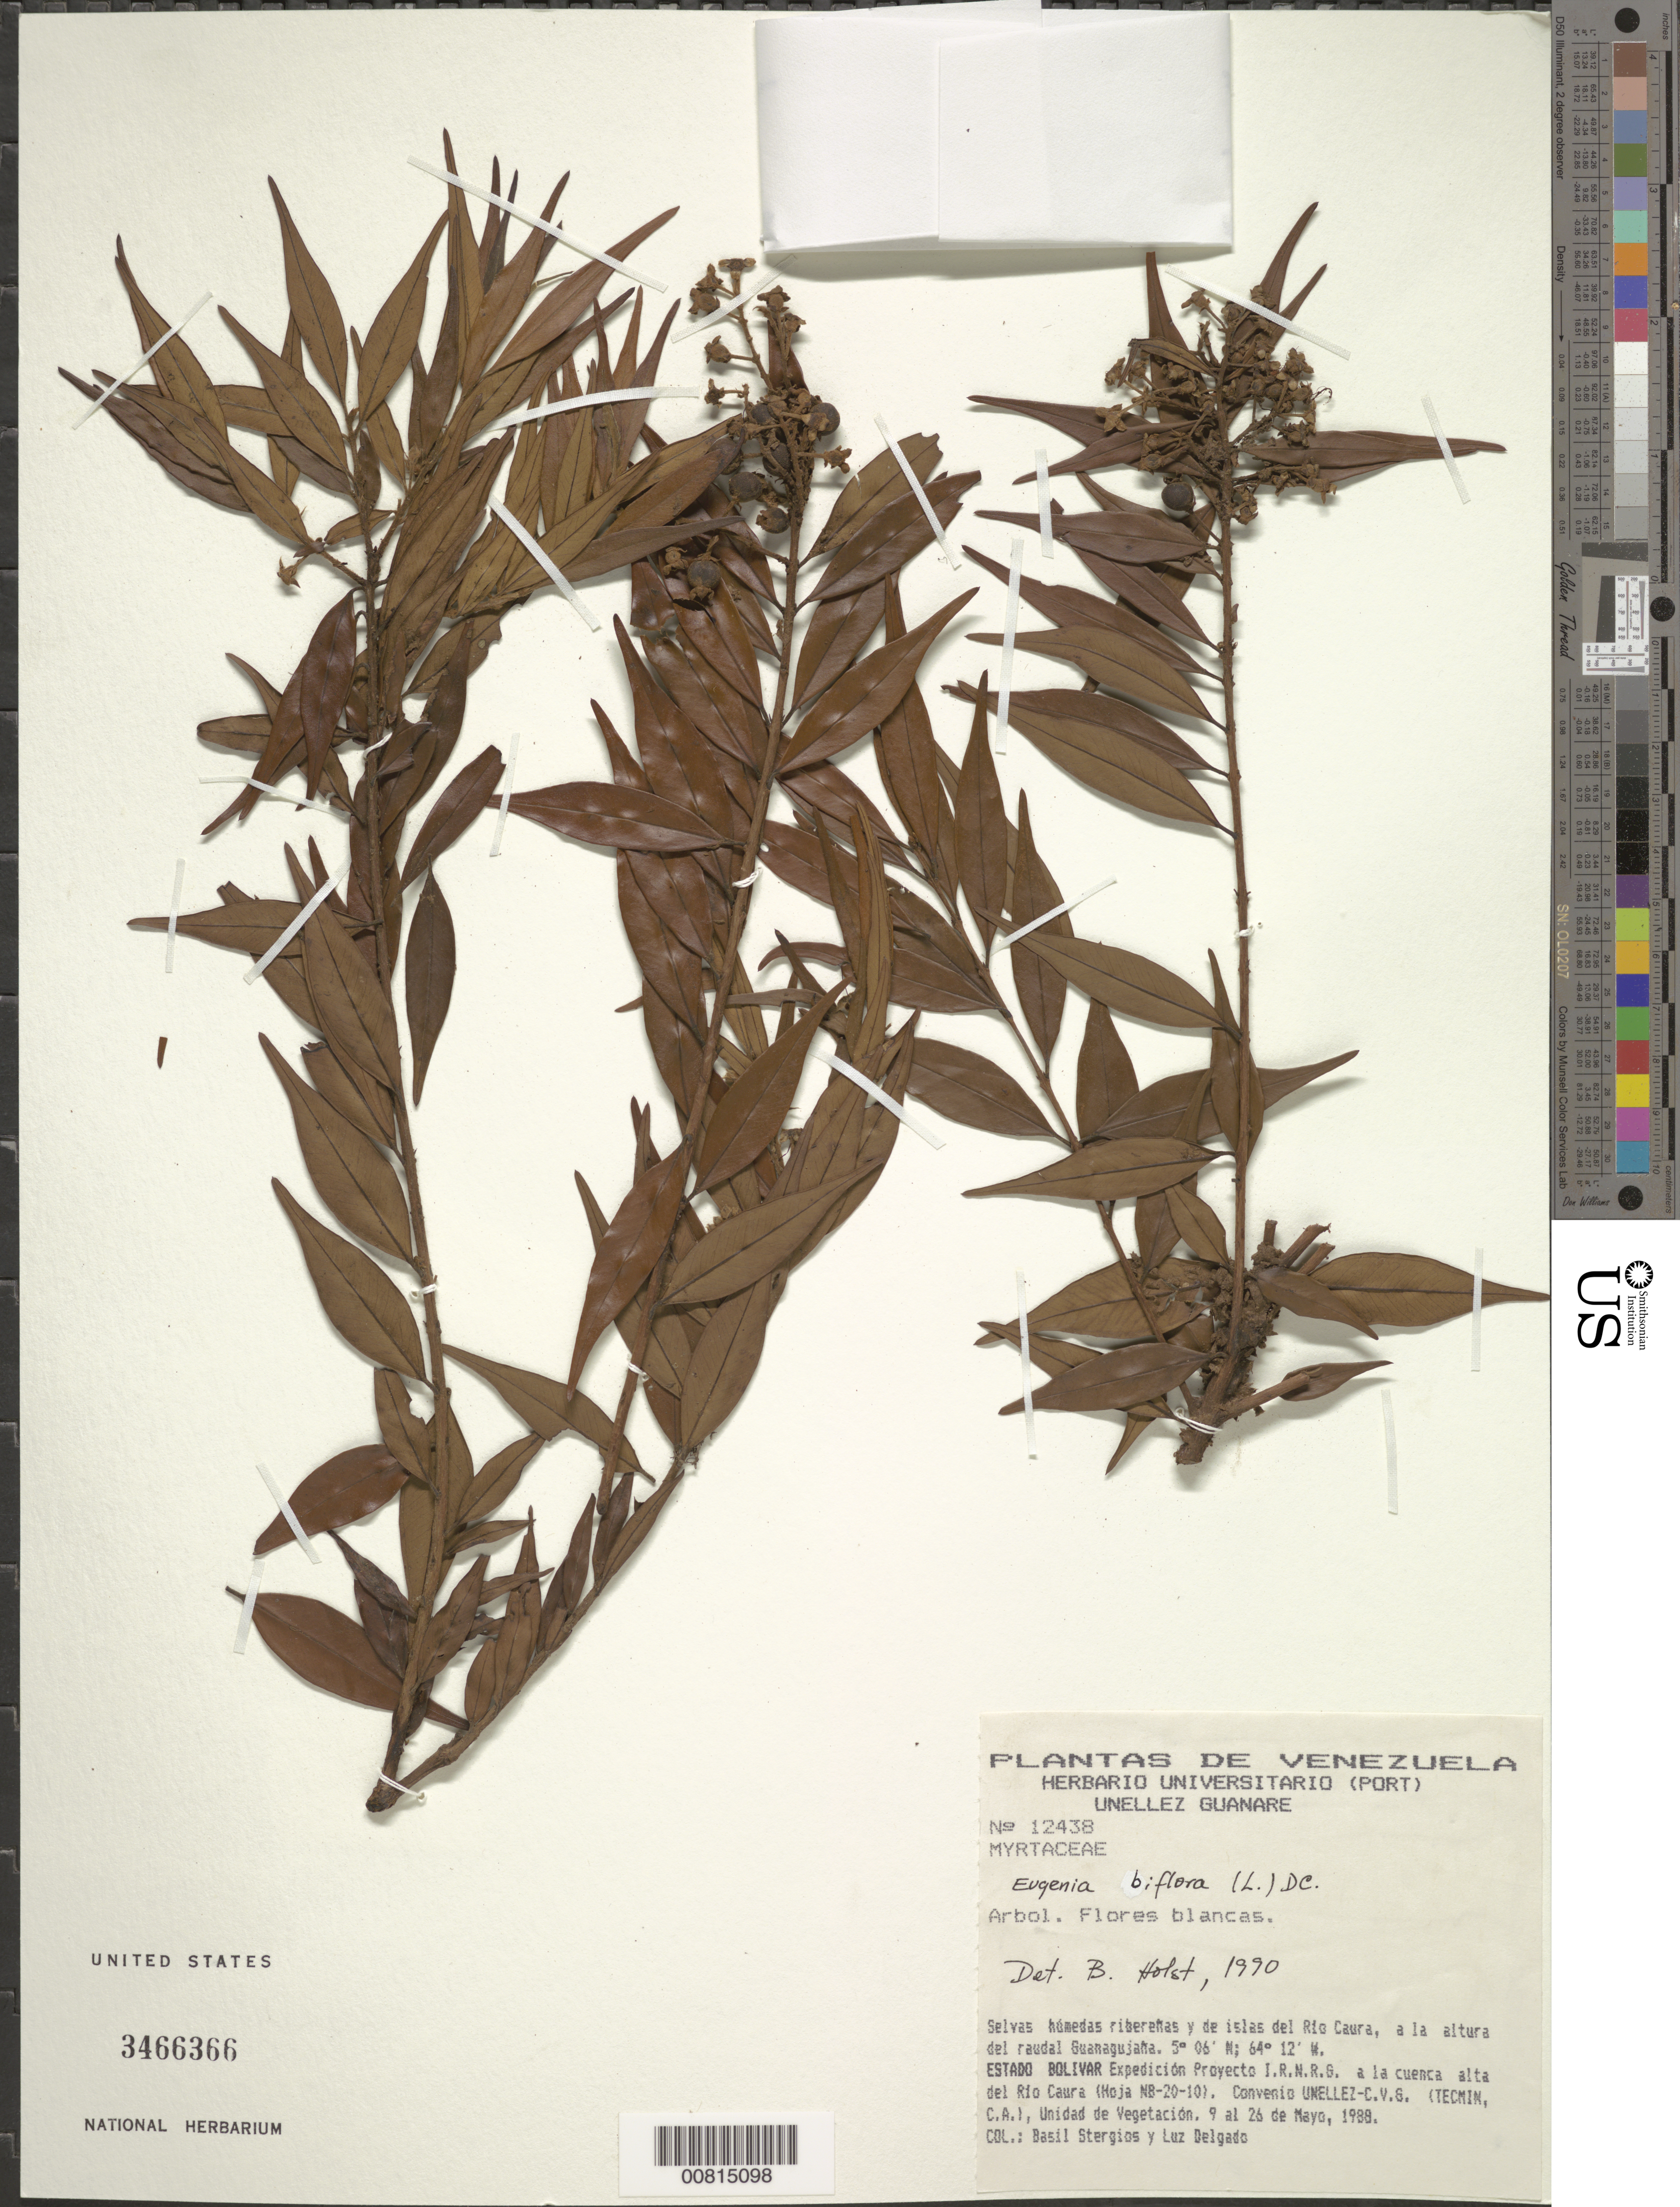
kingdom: Plantae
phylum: Tracheophyta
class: Magnoliopsida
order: Myrtales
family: Myrtaceae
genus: Eugenia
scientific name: Eugenia biflora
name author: (L.) DC.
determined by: Holst, Bruce K.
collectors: B. G. Stergios & L. Delgado V.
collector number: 12438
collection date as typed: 9-May-88 to 26-May-88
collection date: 1988-05-09/1988-05-26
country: Venezuela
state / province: Bolívar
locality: Río Caura, raudal Guanagujaña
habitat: Selvas húmedas riberenas y de islas del río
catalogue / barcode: US 3466366